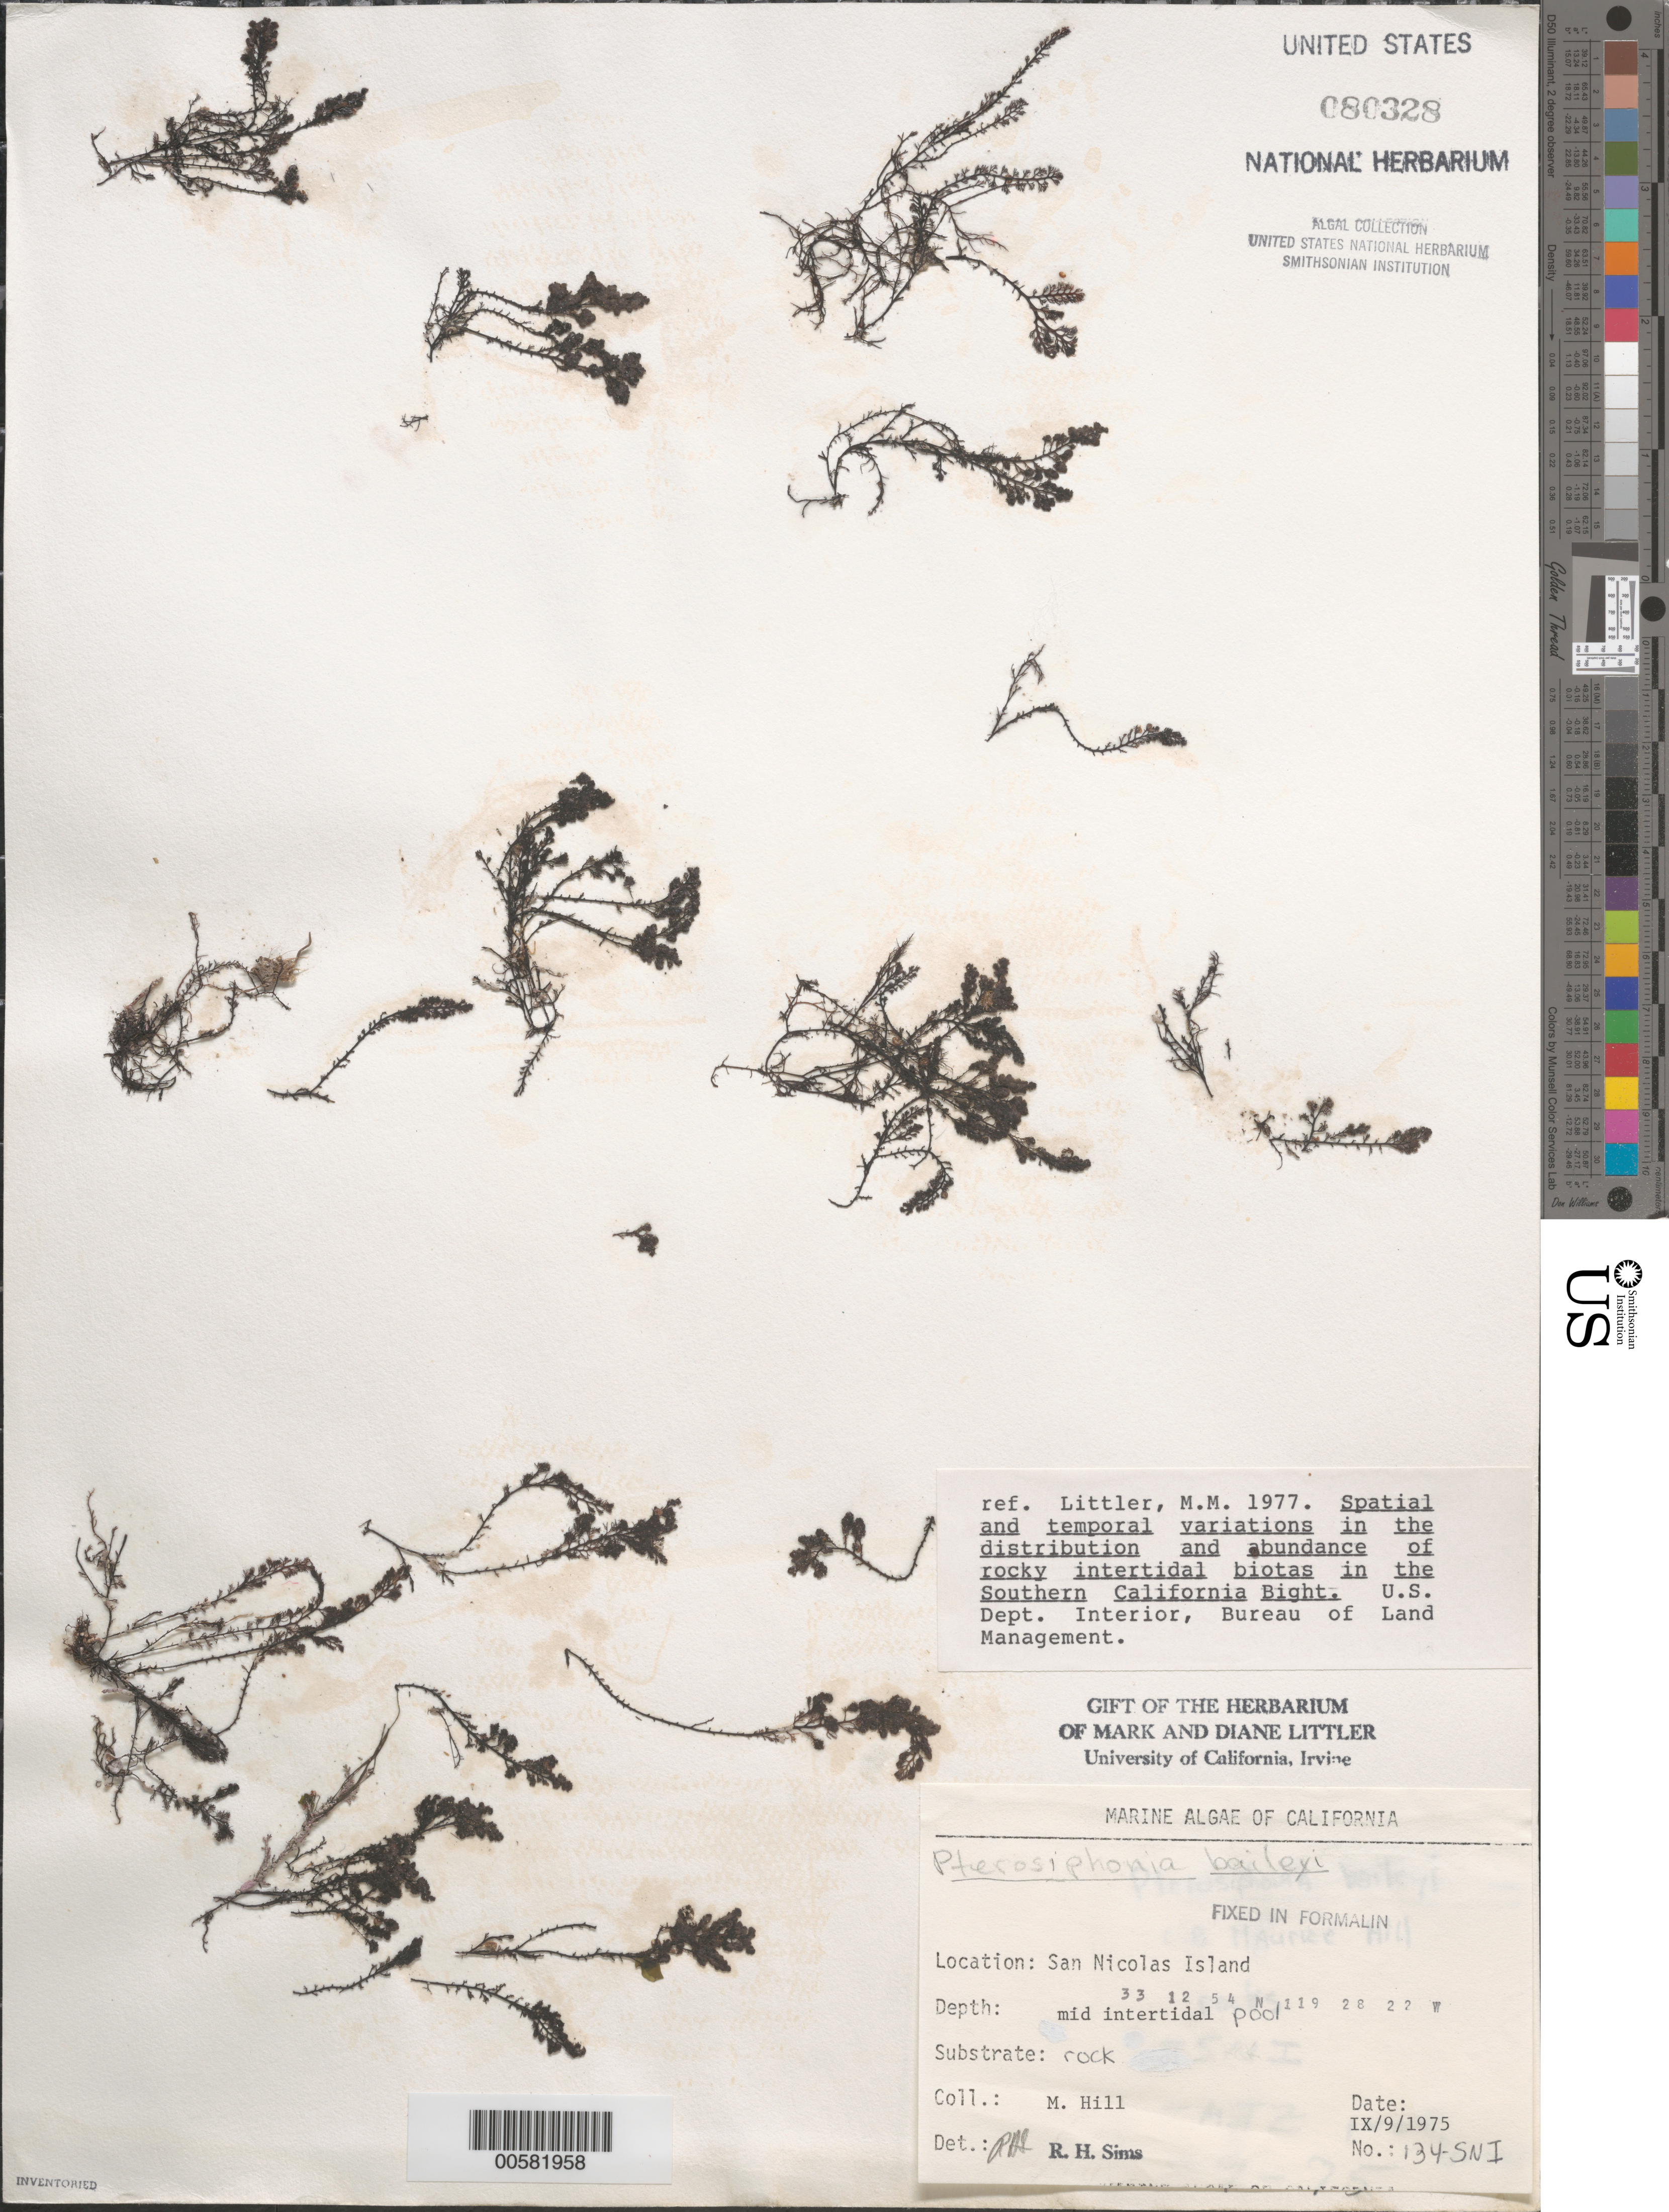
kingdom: Plantae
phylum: Rhodophyta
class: Florideophyceae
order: Ceramiales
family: Rhodomelaceae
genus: Symphyocladiella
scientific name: Symphyocladiella baileyi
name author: (Harvey) D.E.Bustamante et al.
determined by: Algae name updating Project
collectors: M. Hill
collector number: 134-sni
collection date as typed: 09 Sep 1975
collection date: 1975-09-09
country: United States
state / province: California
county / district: Ventura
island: San Nicolas Island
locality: Dutch Harbor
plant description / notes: BLM-SOCALBIGHT Rocky Intertidal Survey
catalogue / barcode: US 80328